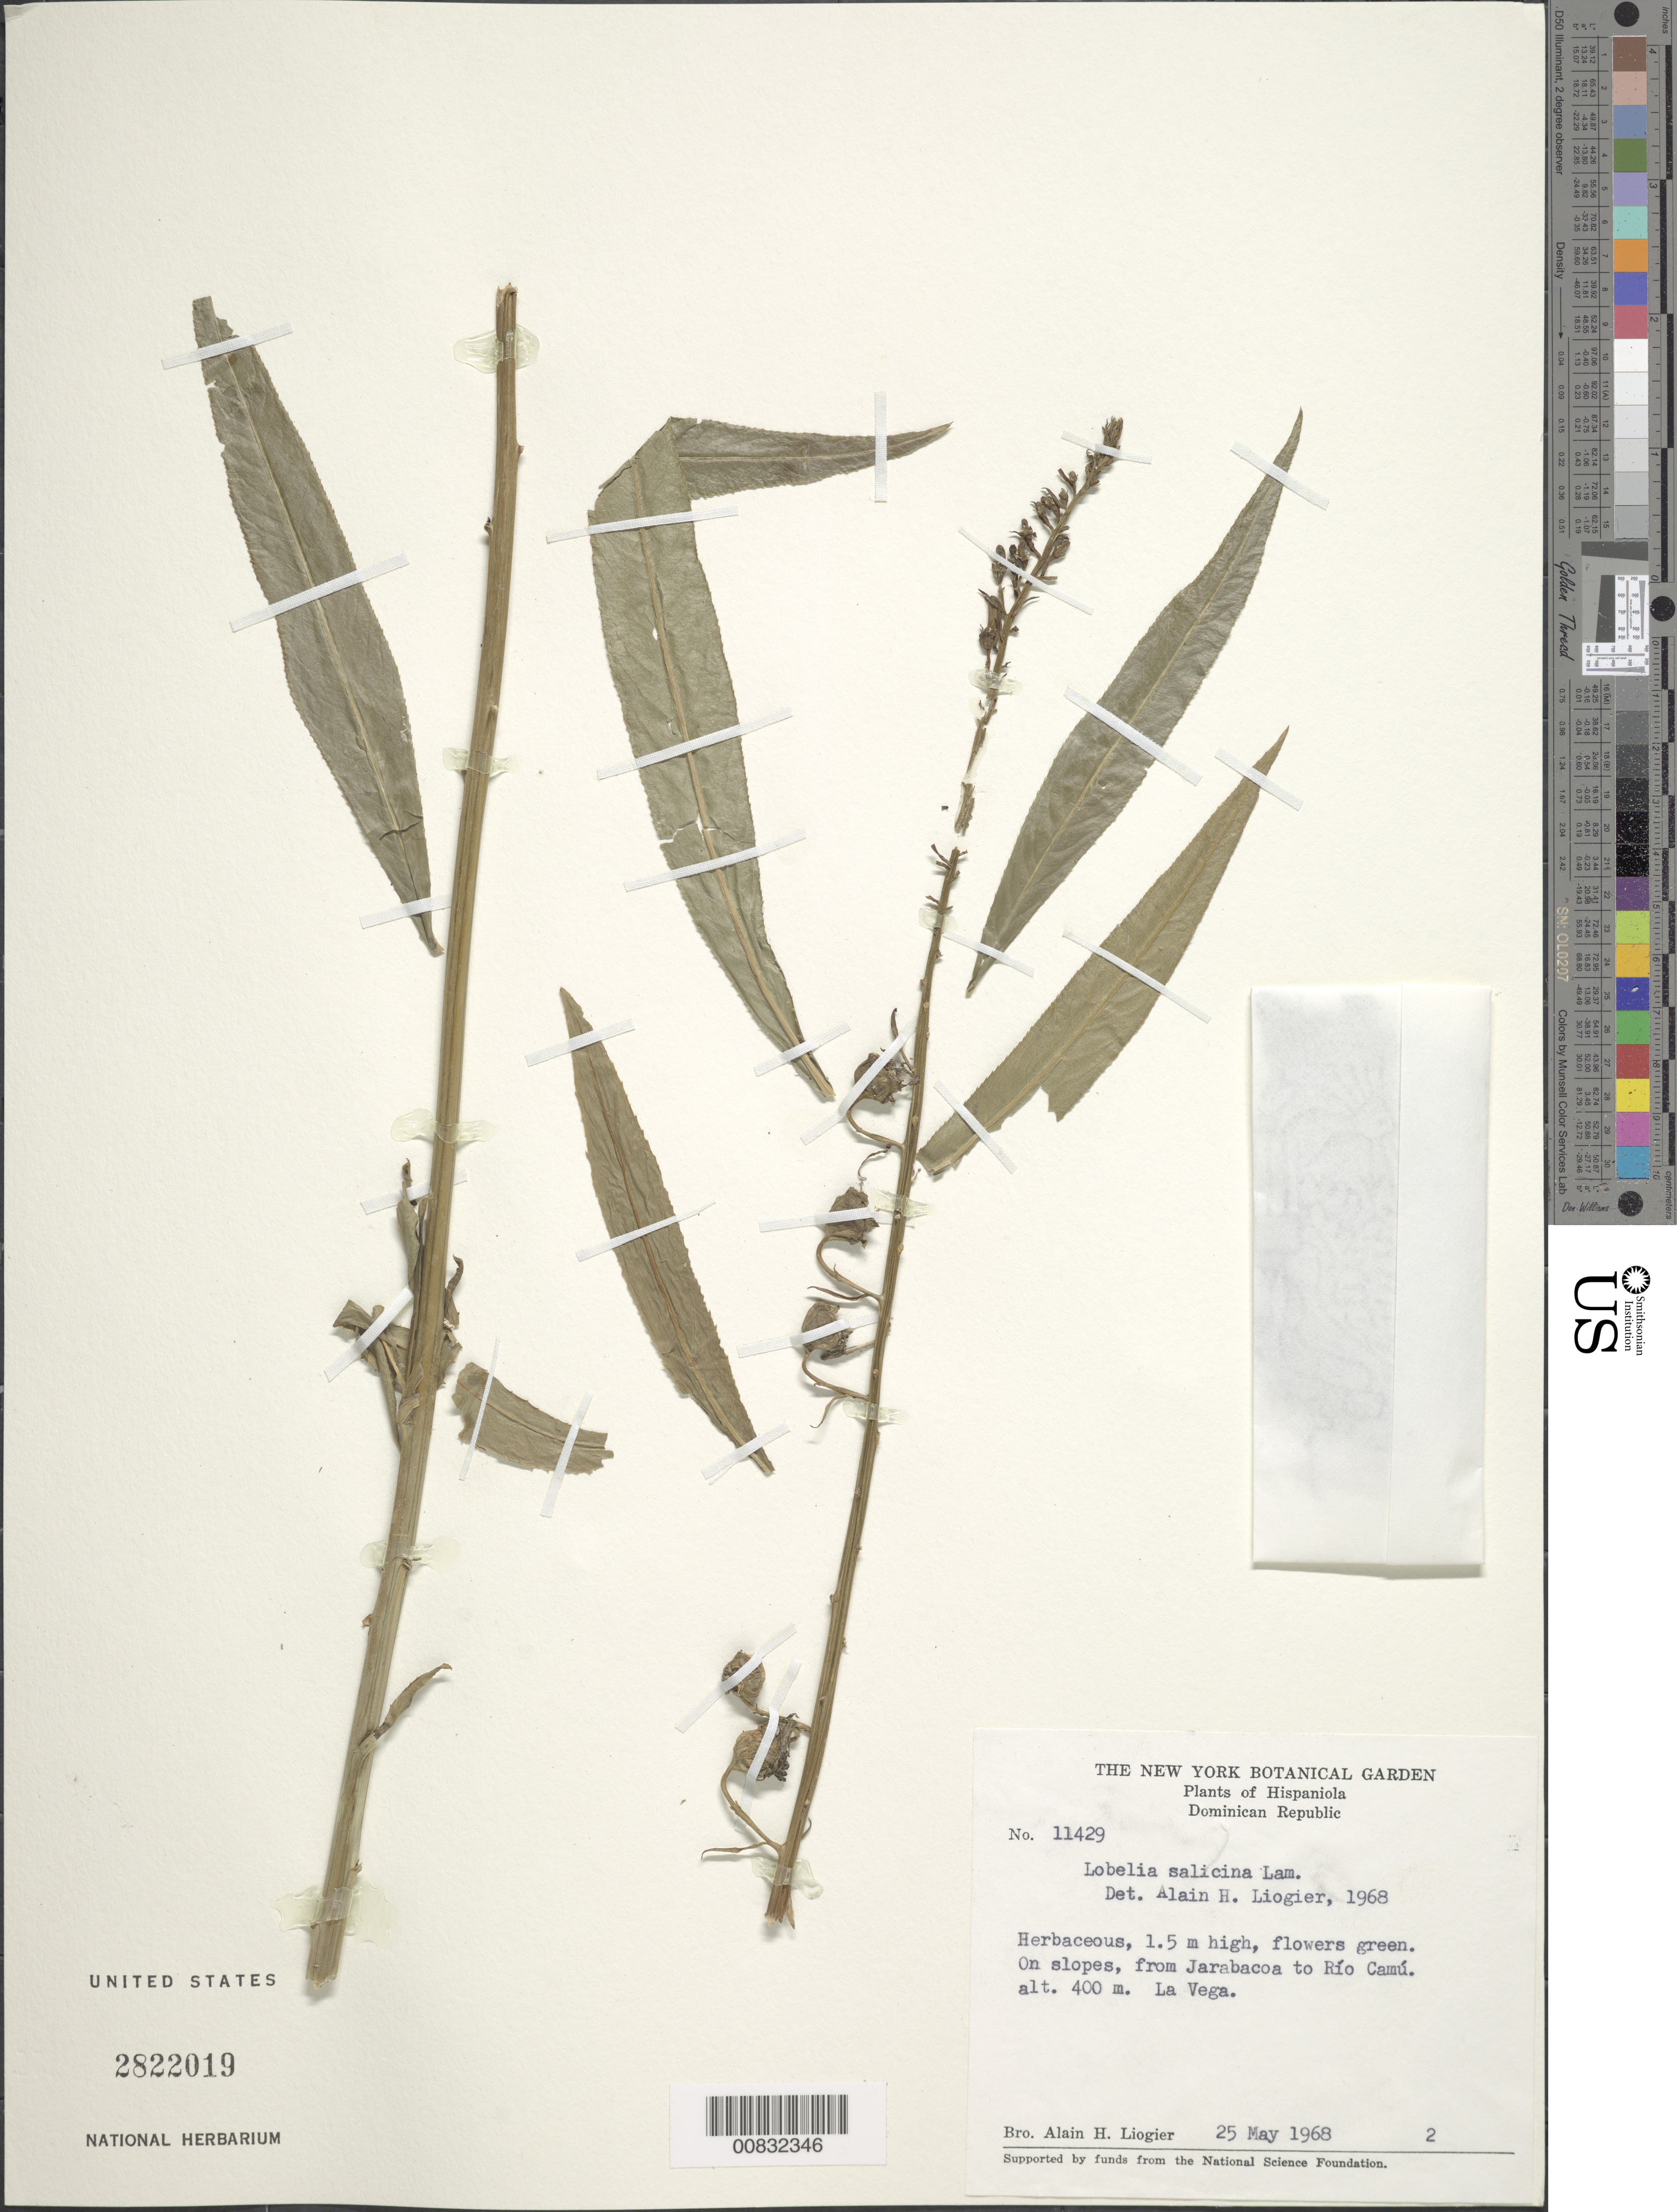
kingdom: Plantae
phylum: Tracheophyta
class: Magnoliopsida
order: Asterales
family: Campanulaceae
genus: Lobelia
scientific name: Lobelia salicina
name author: Lam.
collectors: A. H. Liogier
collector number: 11429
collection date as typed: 25 May 1968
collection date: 1968-05-25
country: Dominican Republic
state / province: La Vega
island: Hispaniola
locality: From Jarabacoa to Río Camú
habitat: On slopes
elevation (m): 400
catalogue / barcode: US 2822019